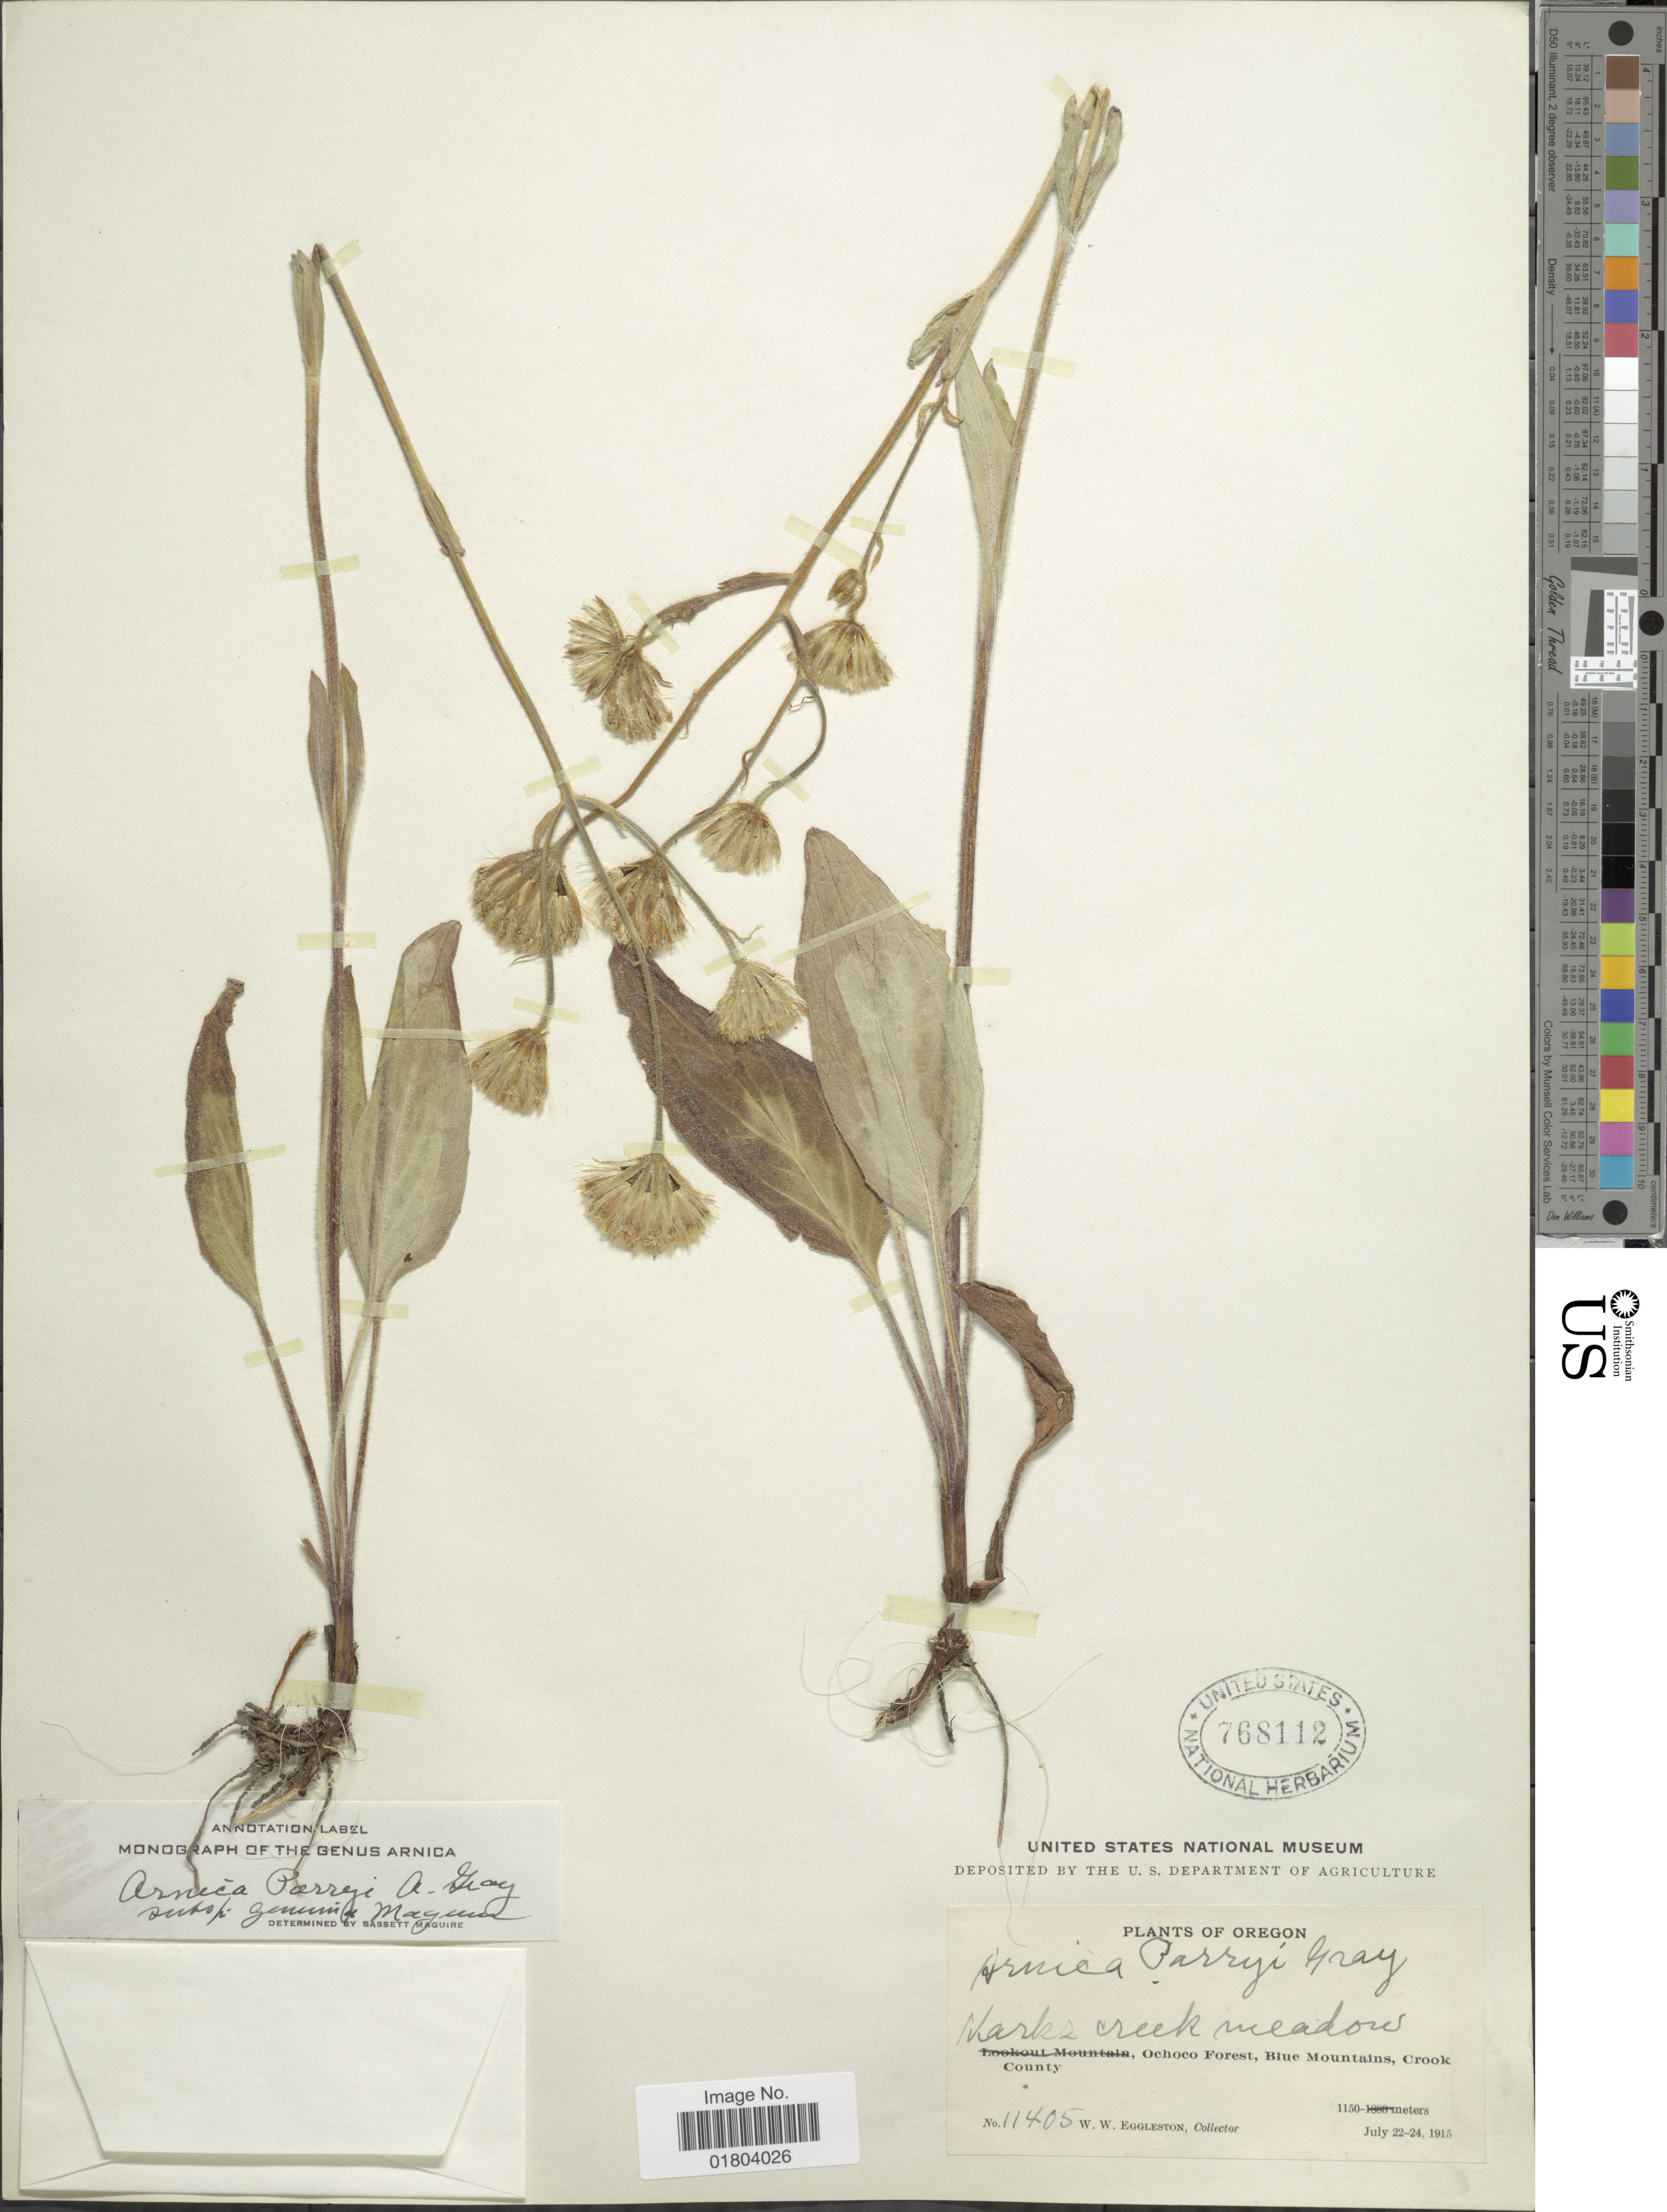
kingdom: Plantae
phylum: Tracheophyta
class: Magnoliopsida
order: Asterales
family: Asteraceae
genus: Arnica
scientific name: Arnica parryi subsp. genuina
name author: Maguire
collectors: W. W. Eggleston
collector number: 11405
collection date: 1915-07-22/1915-07-24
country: United States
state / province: Oregon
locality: Marks creek meadow, Ochoco Forest, Blue Mountains, Crook County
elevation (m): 1150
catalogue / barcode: US 768112